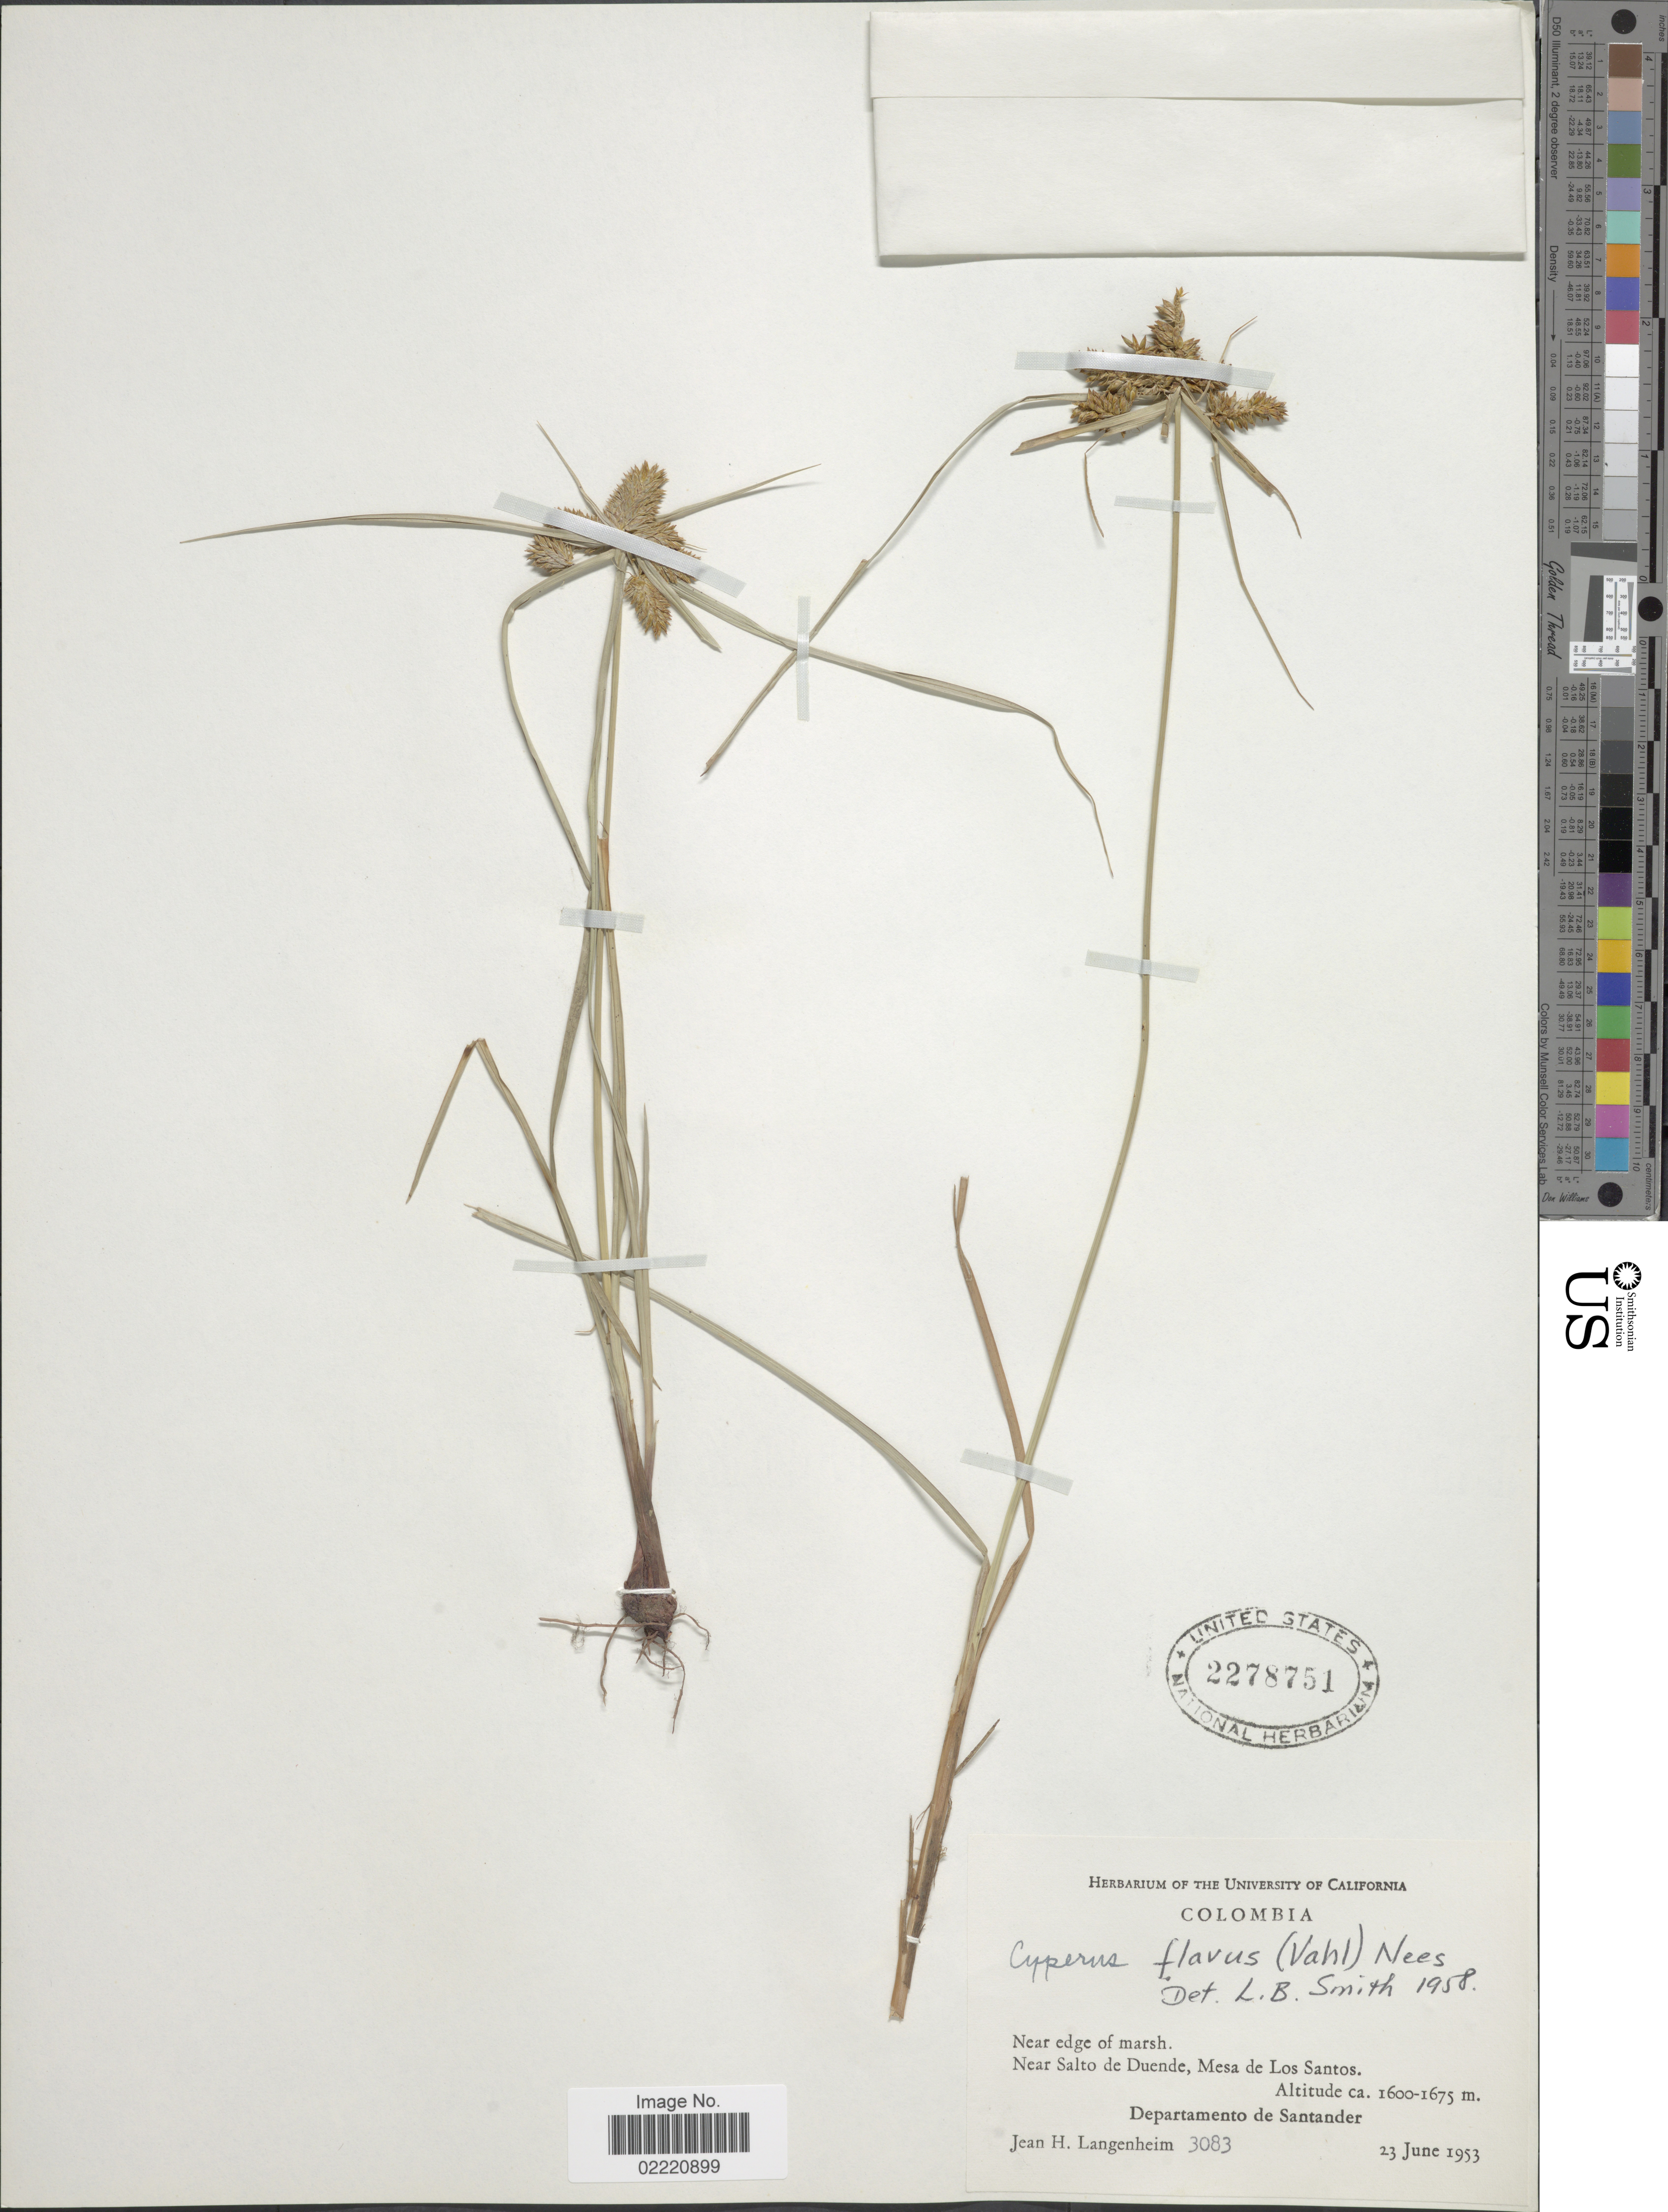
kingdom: Plantae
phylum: Tracheophyta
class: Liliopsida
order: Poales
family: Cyperaceae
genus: Cyperus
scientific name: Cyperus aggregatus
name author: (Willd.) Endl.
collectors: J. H. Langenheim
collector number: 3083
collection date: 1953-06-23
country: Colombia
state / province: Santander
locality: Near edge of marsh, Near Salto de Duende, Mesa de Los Santos.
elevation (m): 1600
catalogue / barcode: US 2278751